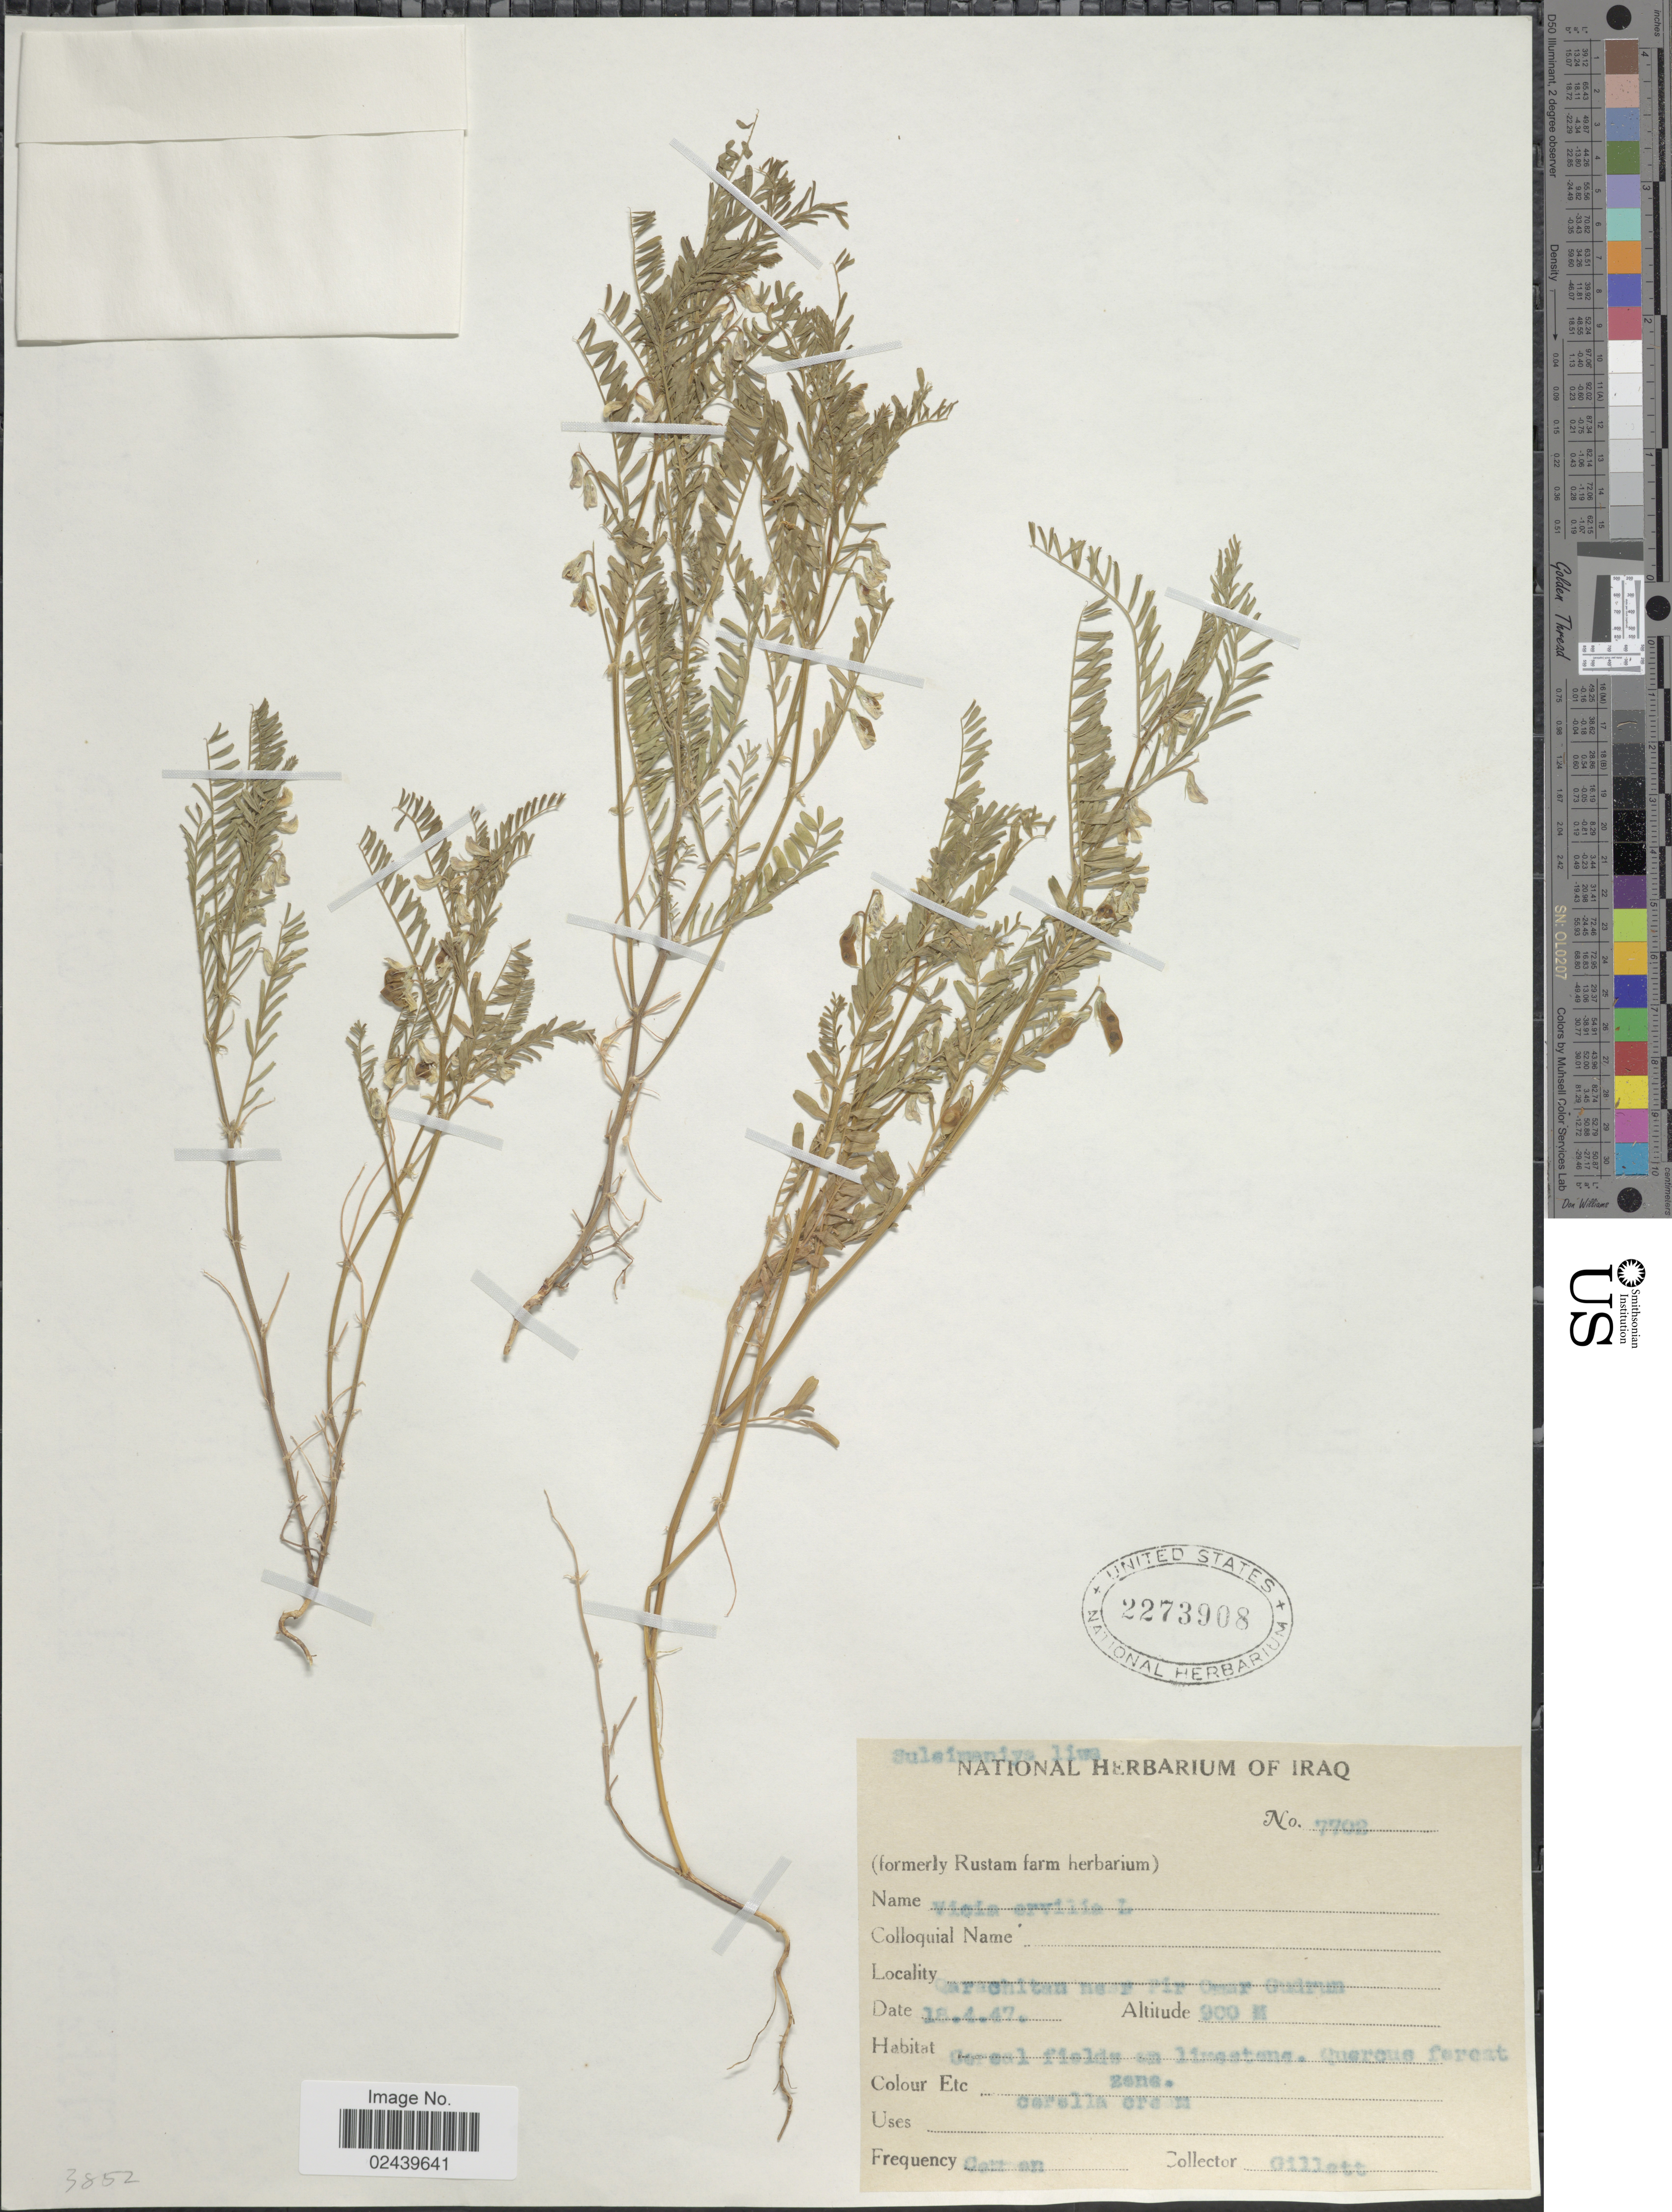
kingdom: Plantae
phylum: Tracheophyta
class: Magnoliopsida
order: Fabales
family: Fabaceae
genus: Vicia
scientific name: Vicia ervilia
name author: (L.) Willd.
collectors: Gillett, --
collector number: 7702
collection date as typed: Transcribed d/m/y: 18/4/47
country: Iraq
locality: Suleimaniya liwa. Qarachitan near Fir Omar Gudrun [interpreted]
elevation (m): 900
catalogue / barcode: US 2273908